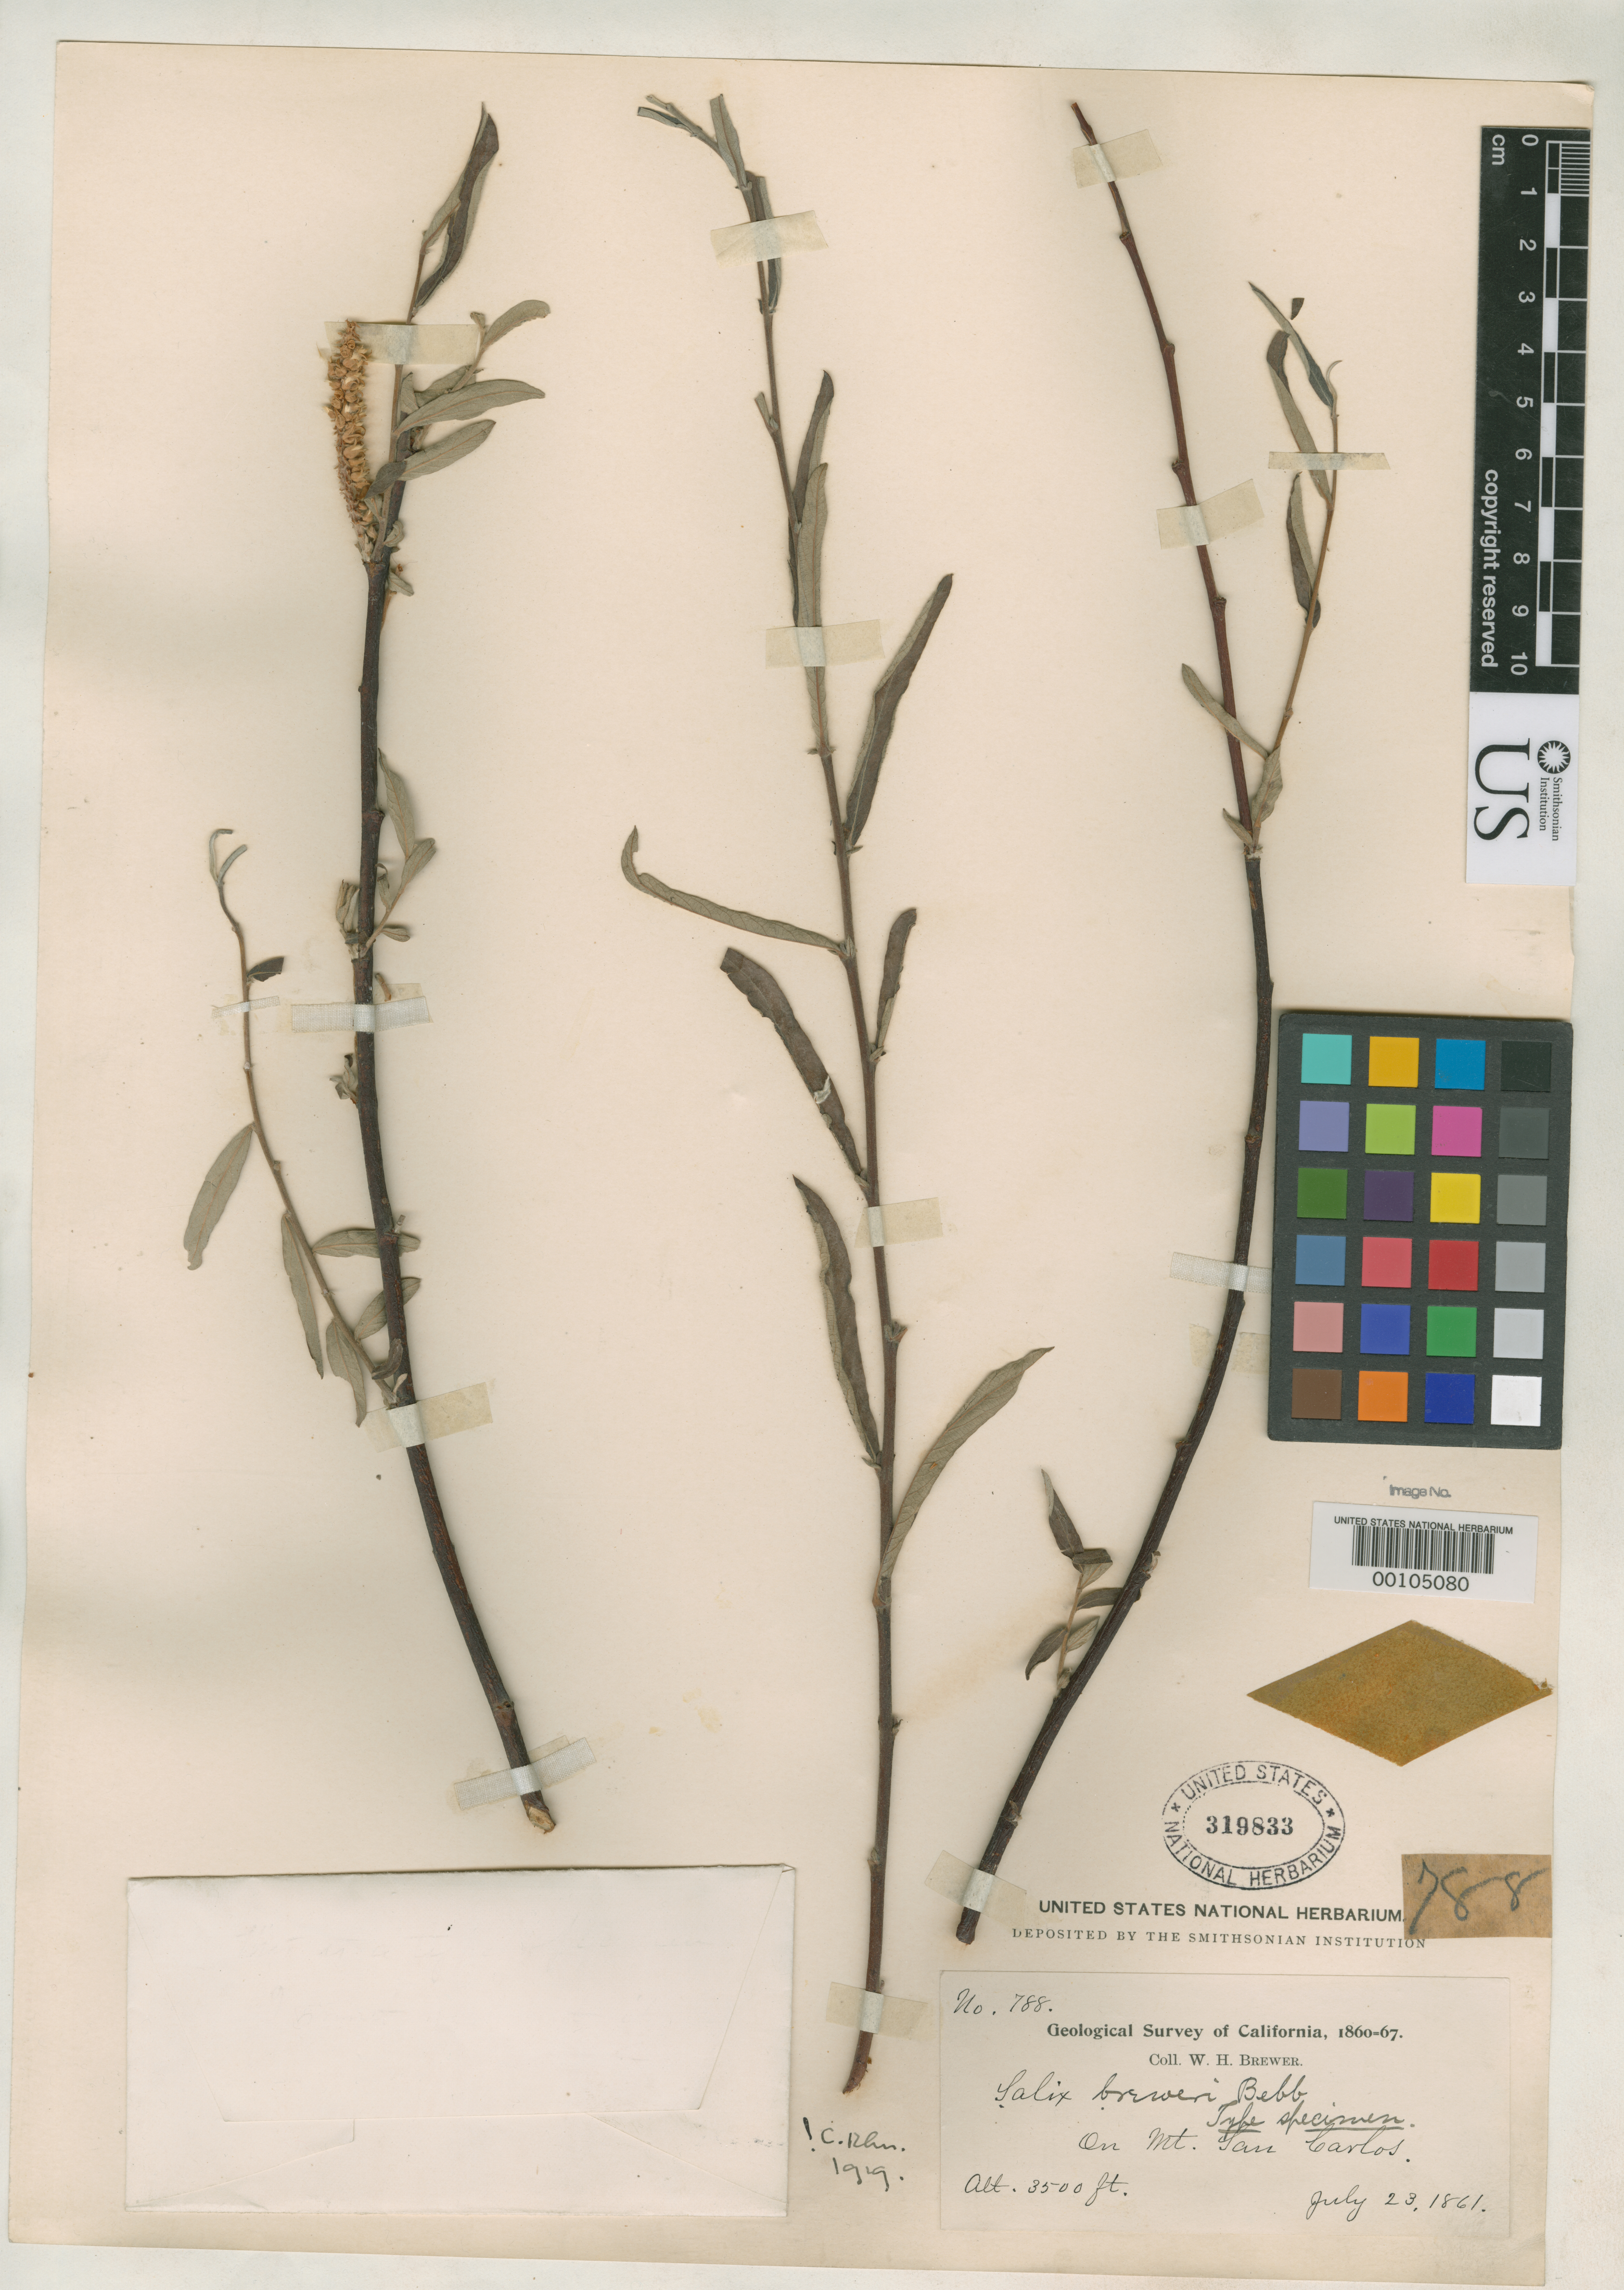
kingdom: Plantae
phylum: Tracheophyta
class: Magnoliopsida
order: Malpighiales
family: Salicaceae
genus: Salix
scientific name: Salix breweri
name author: Bebb in S. Watson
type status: Type Collection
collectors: W. H. Brewer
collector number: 788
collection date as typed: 23 Jul 1861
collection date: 1861-07-23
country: United States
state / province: California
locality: San Carlos Mt.; alt. 3500 ft.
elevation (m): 1067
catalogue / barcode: US 319833